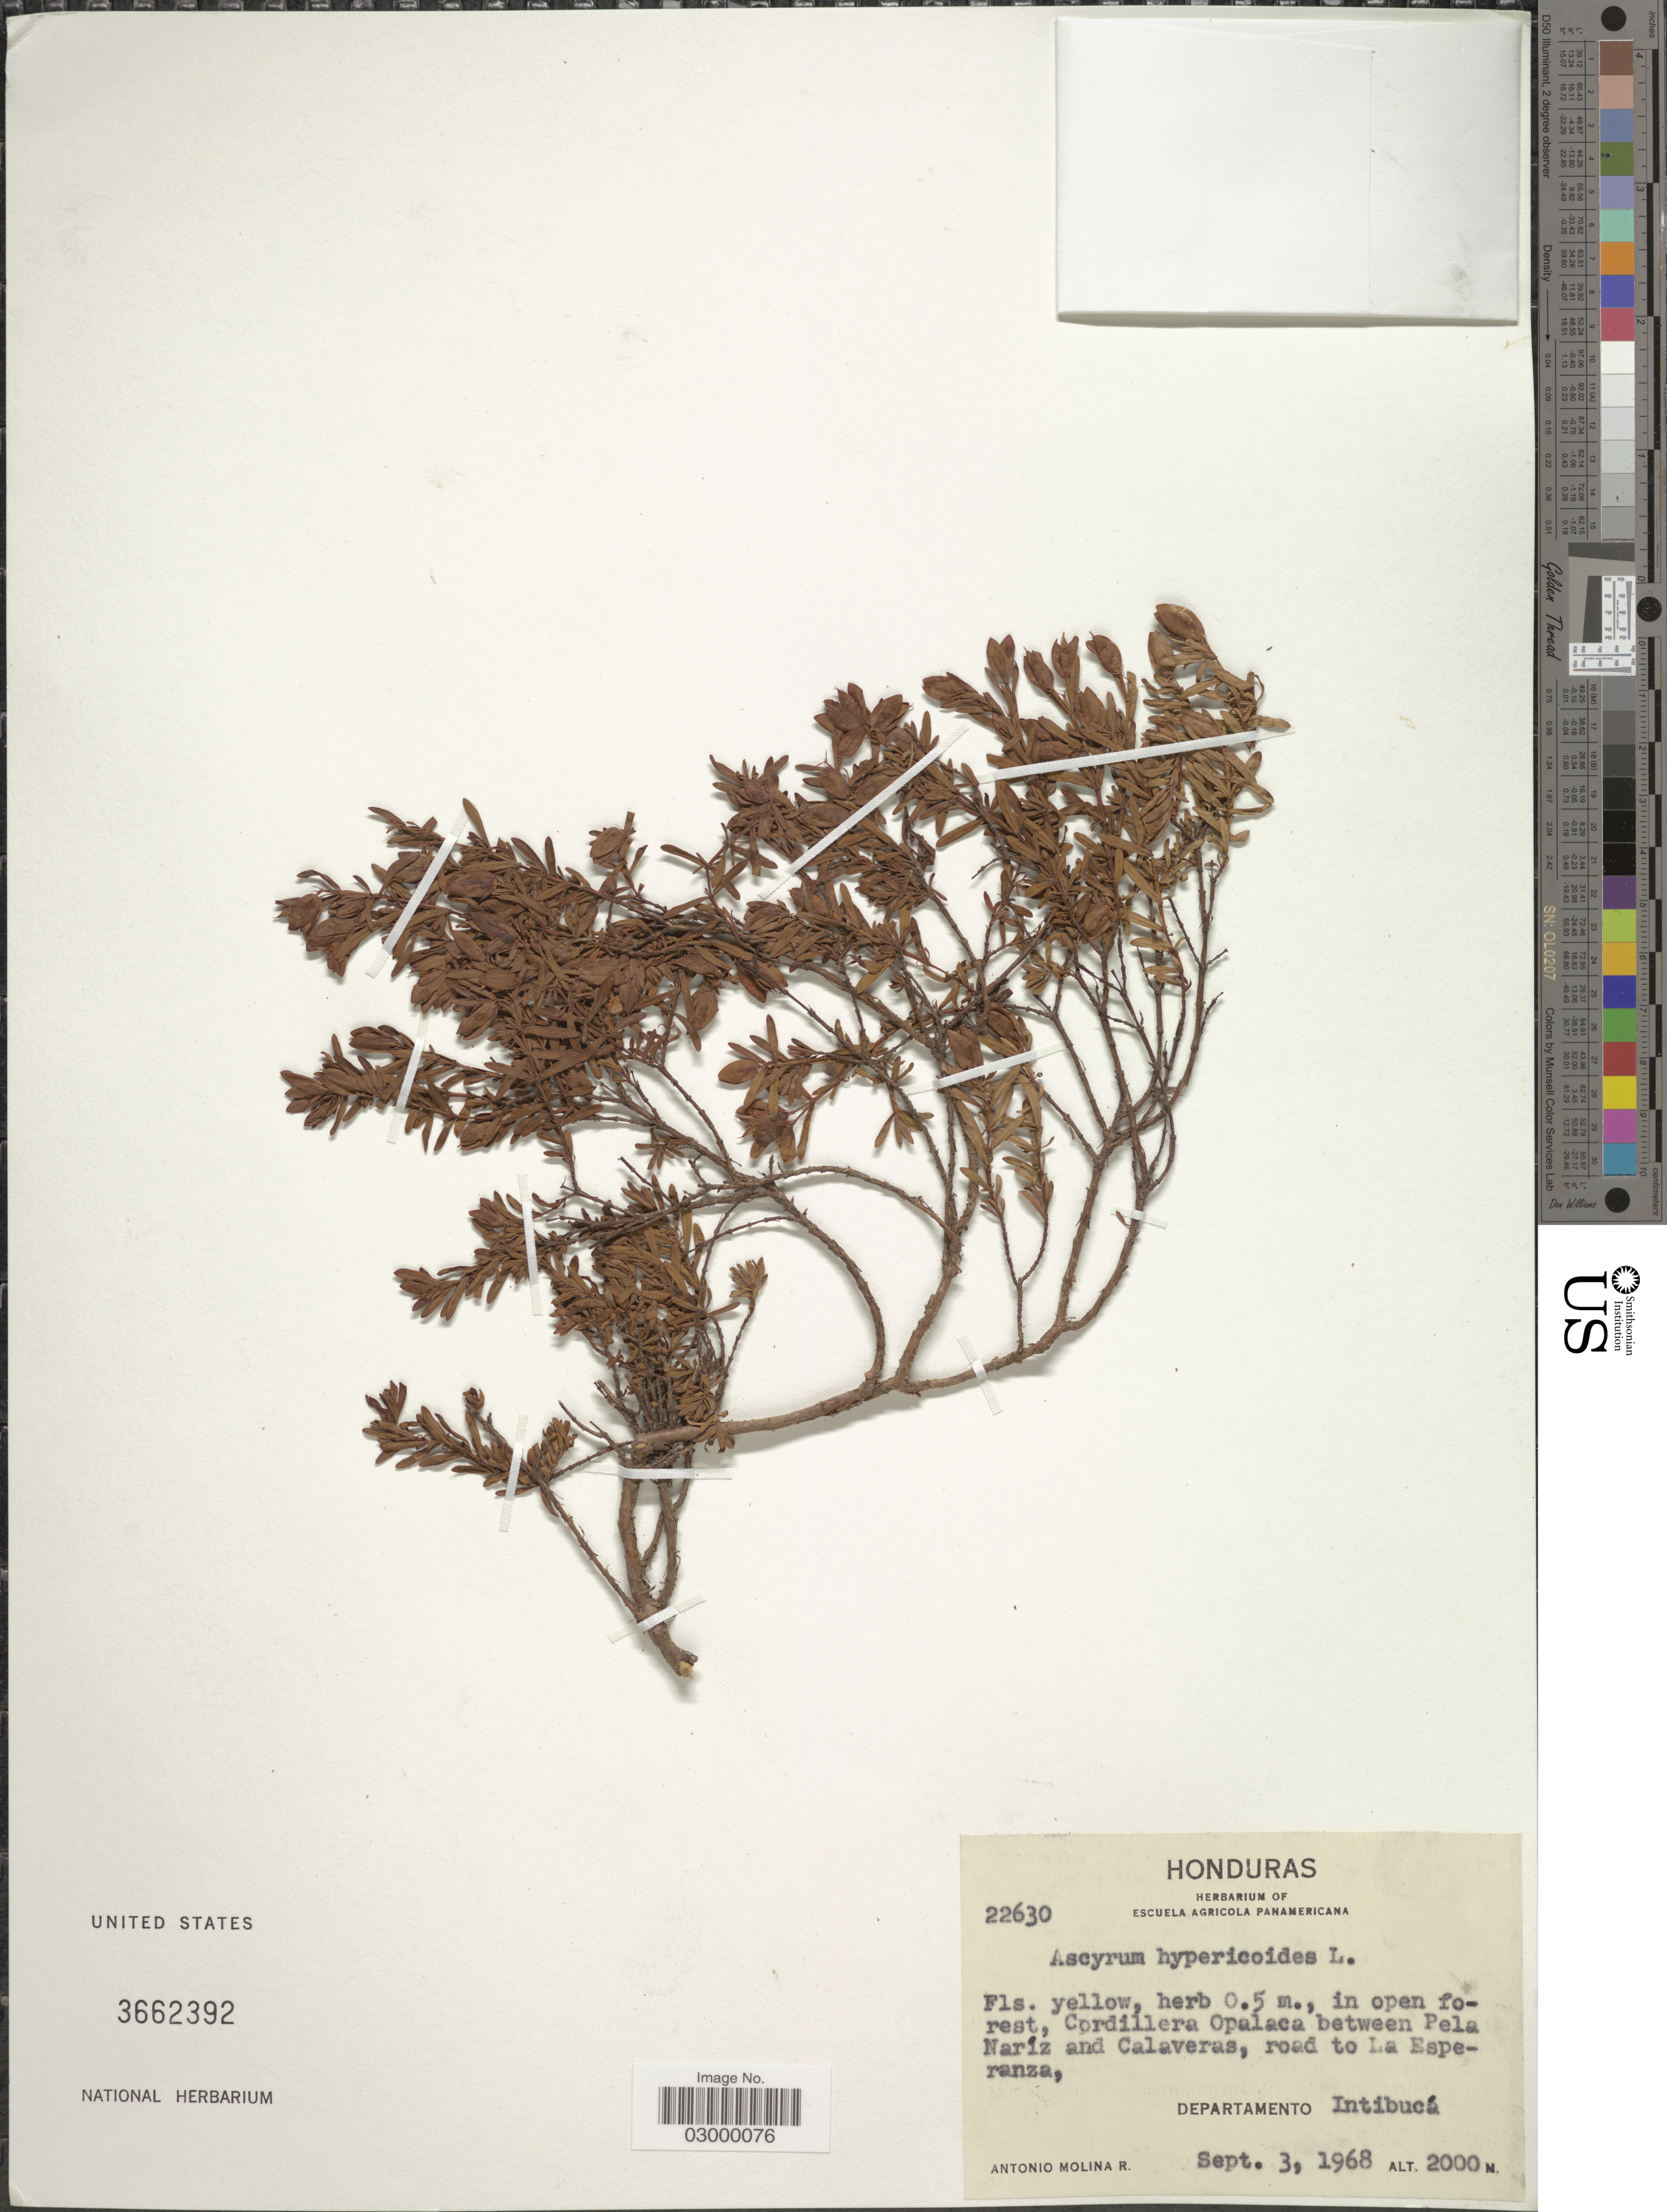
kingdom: Plantae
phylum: Tracheophyta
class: Magnoliopsida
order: Malpighiales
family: Hypericaceae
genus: Hypericum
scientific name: Hypericum hypericoides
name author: (L.) Crantz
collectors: A. Molina R.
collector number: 22630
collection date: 1968-09-03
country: Honduras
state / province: Intibuca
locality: Cordillera Opalaca between Pela Naríz and Calaveras, road to La Esperanza, Departamento Intibucá.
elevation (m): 2000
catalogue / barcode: US 3662392